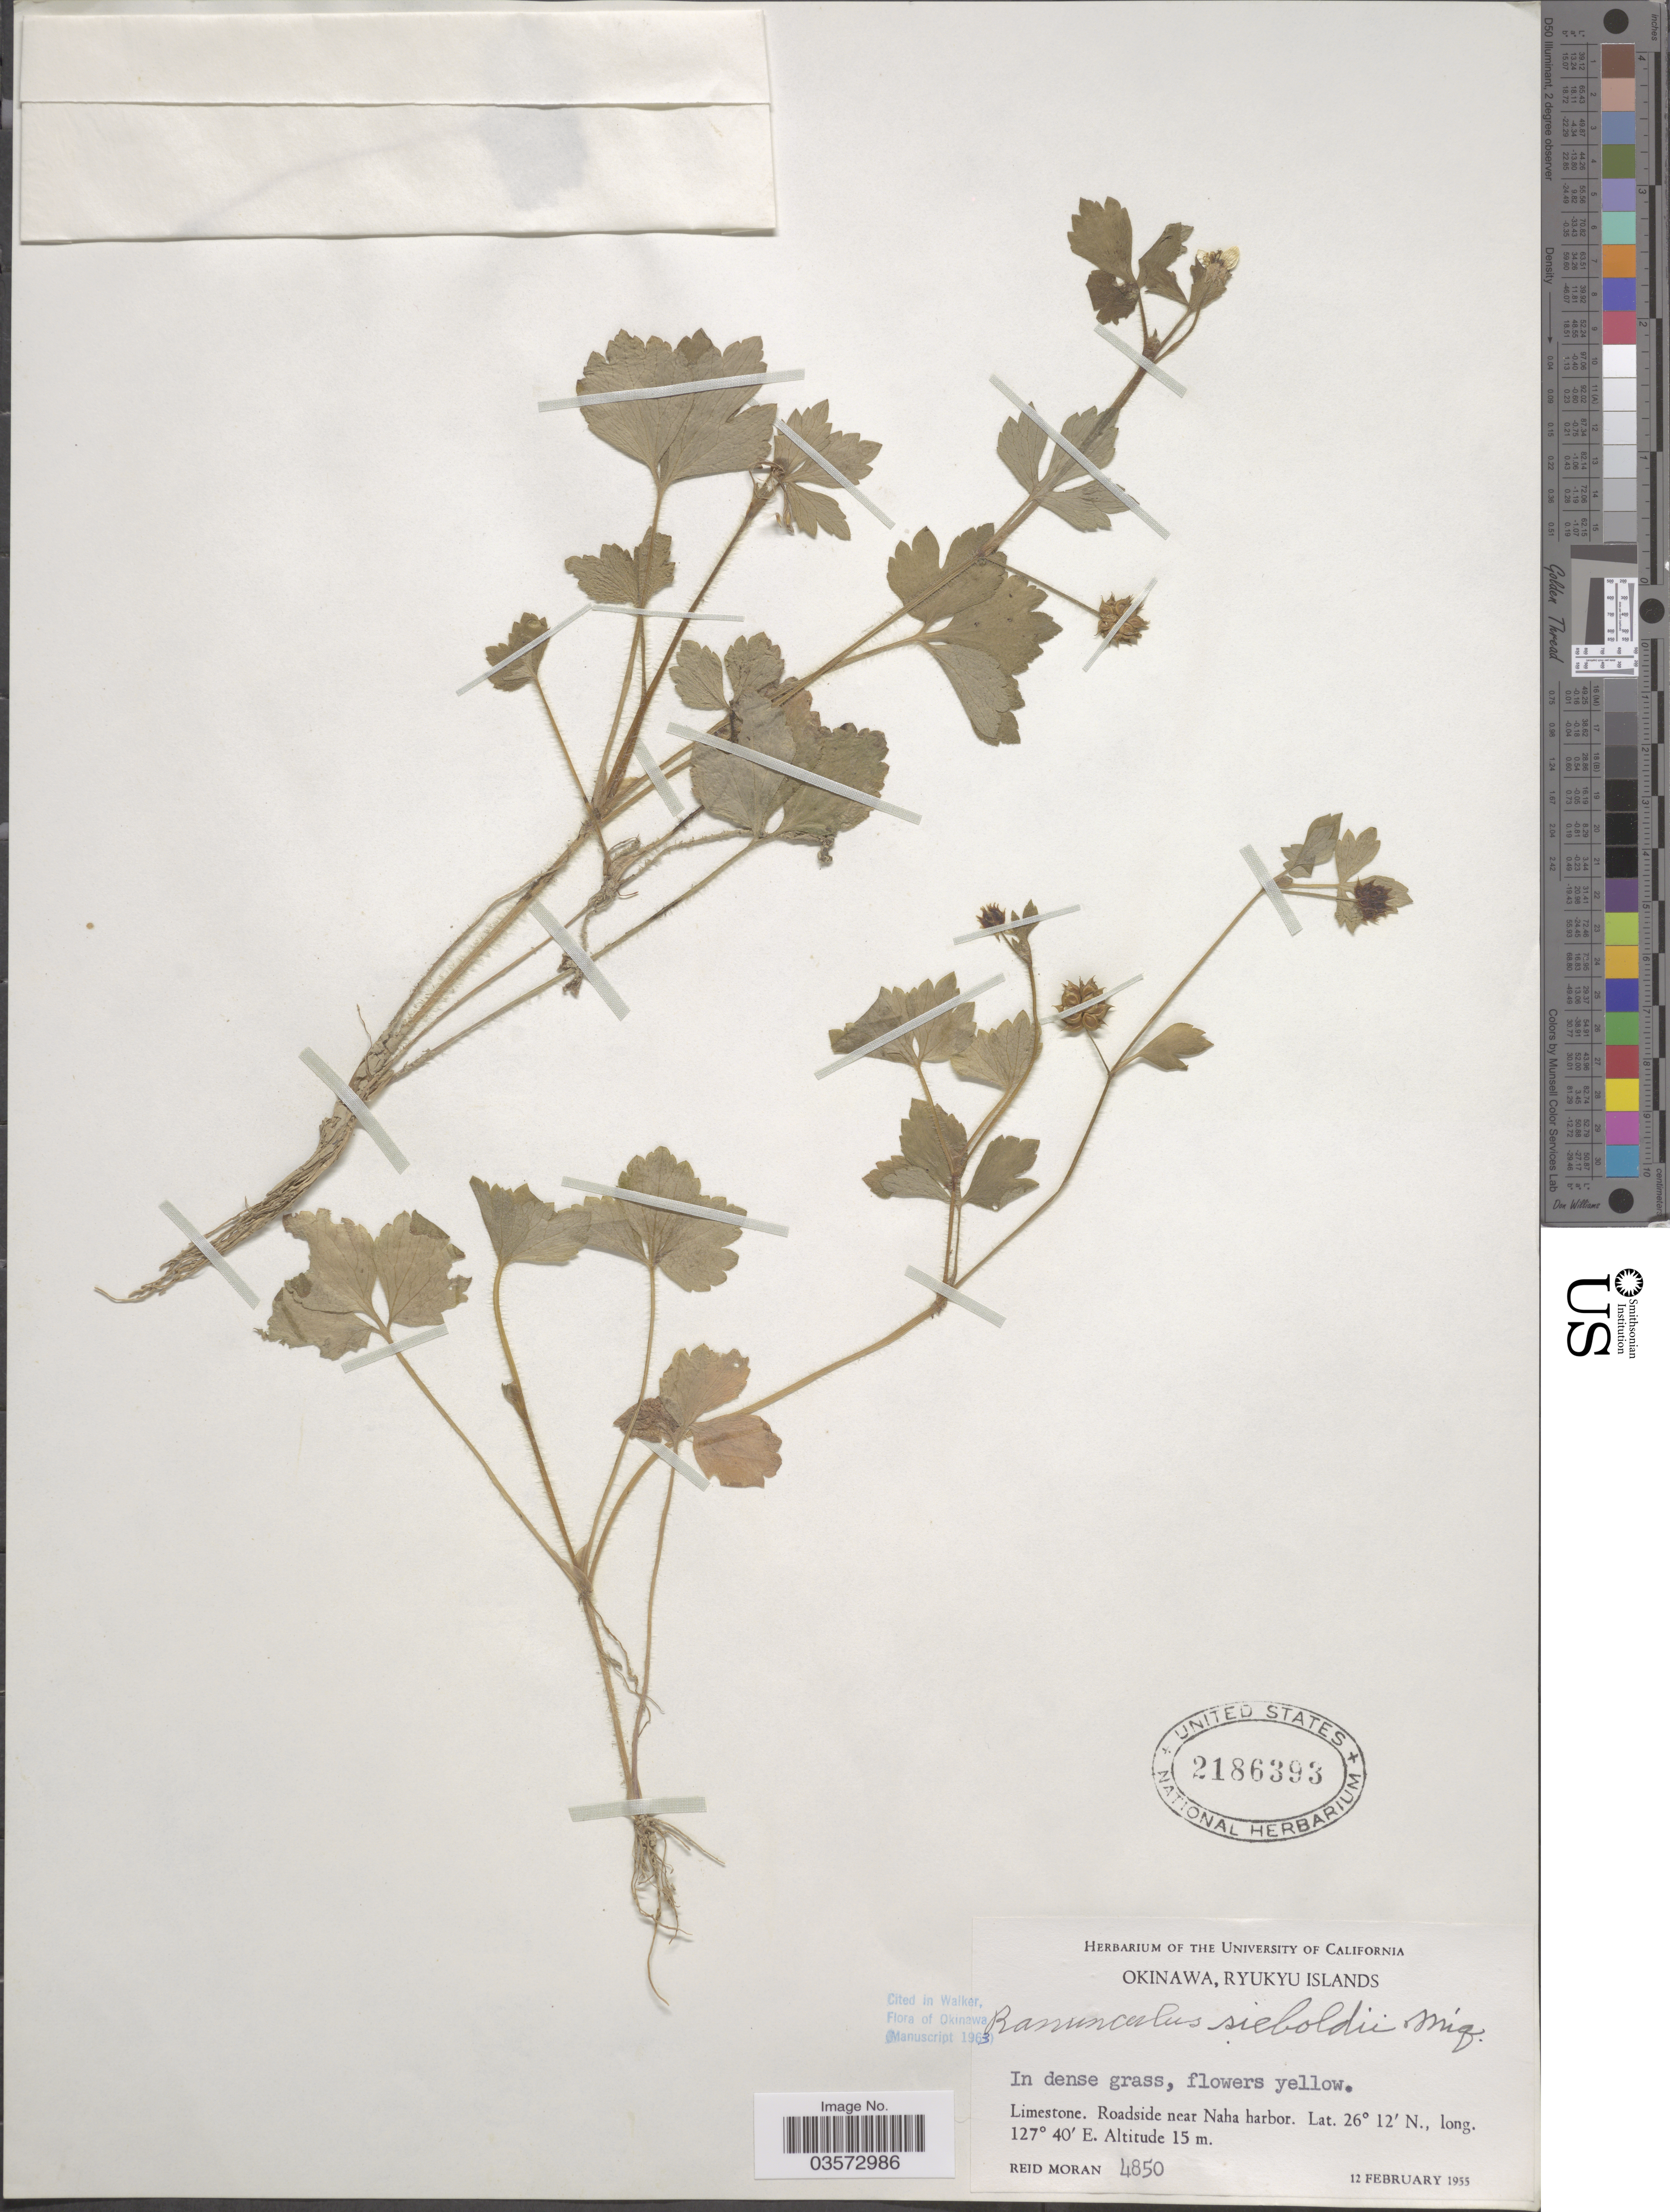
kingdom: Plantae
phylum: Tracheophyta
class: Magnoliopsida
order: Ranunculales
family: Ranunculaceae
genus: Ranunculus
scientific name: Ranunculus sieboldii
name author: Miq.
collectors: R. Moran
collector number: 4850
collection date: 1955-02-12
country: Japan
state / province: Okinawa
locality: Ryukyu Islands. Roadside near Naha harbor.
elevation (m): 15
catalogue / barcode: US 2186393